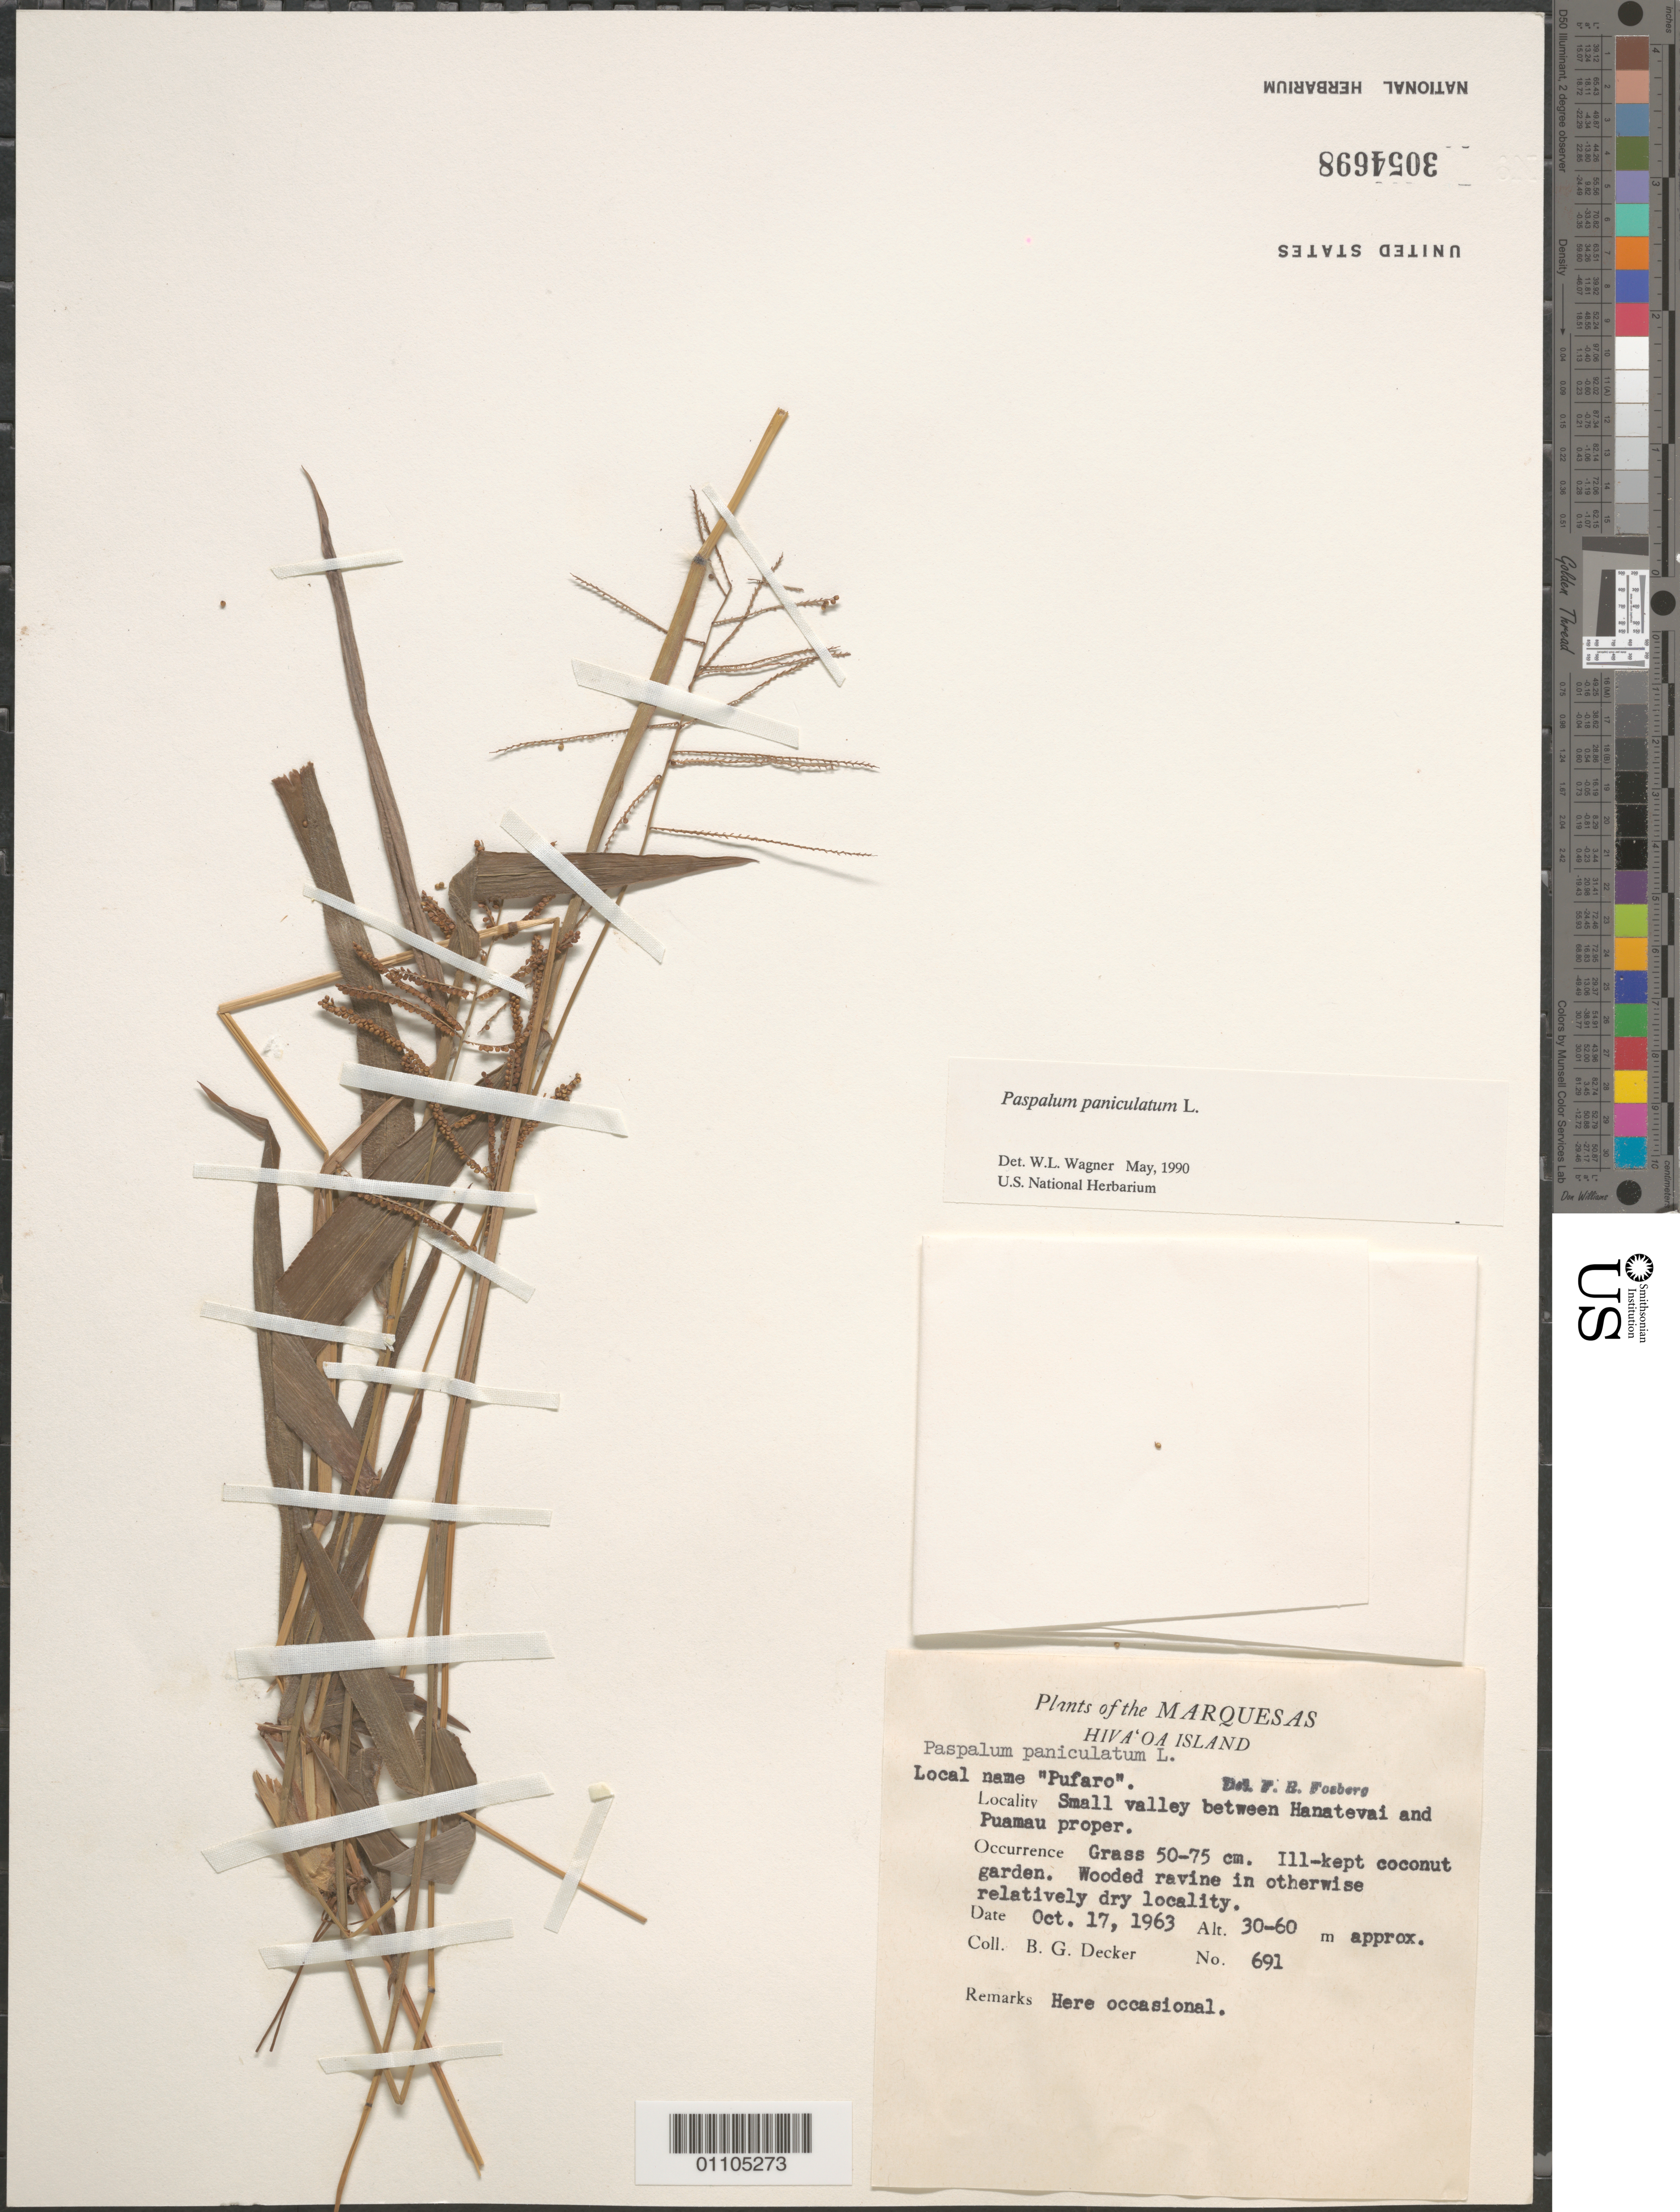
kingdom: Plantae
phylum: Tracheophyta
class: Liliopsida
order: Poales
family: Poaceae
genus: Paspalum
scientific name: Paspalum paniculatum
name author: L.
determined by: Wagner, W. L., (BOT), Smithsonian Institution - National Museum of Natural History (UNITED STATES)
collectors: B. G. Decker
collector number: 691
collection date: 1963-10-17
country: French Polynesia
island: Hiva Oa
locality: small valley between Hanatevai and Puamau proper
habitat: Wooded ravine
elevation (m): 30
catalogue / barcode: US 3054698